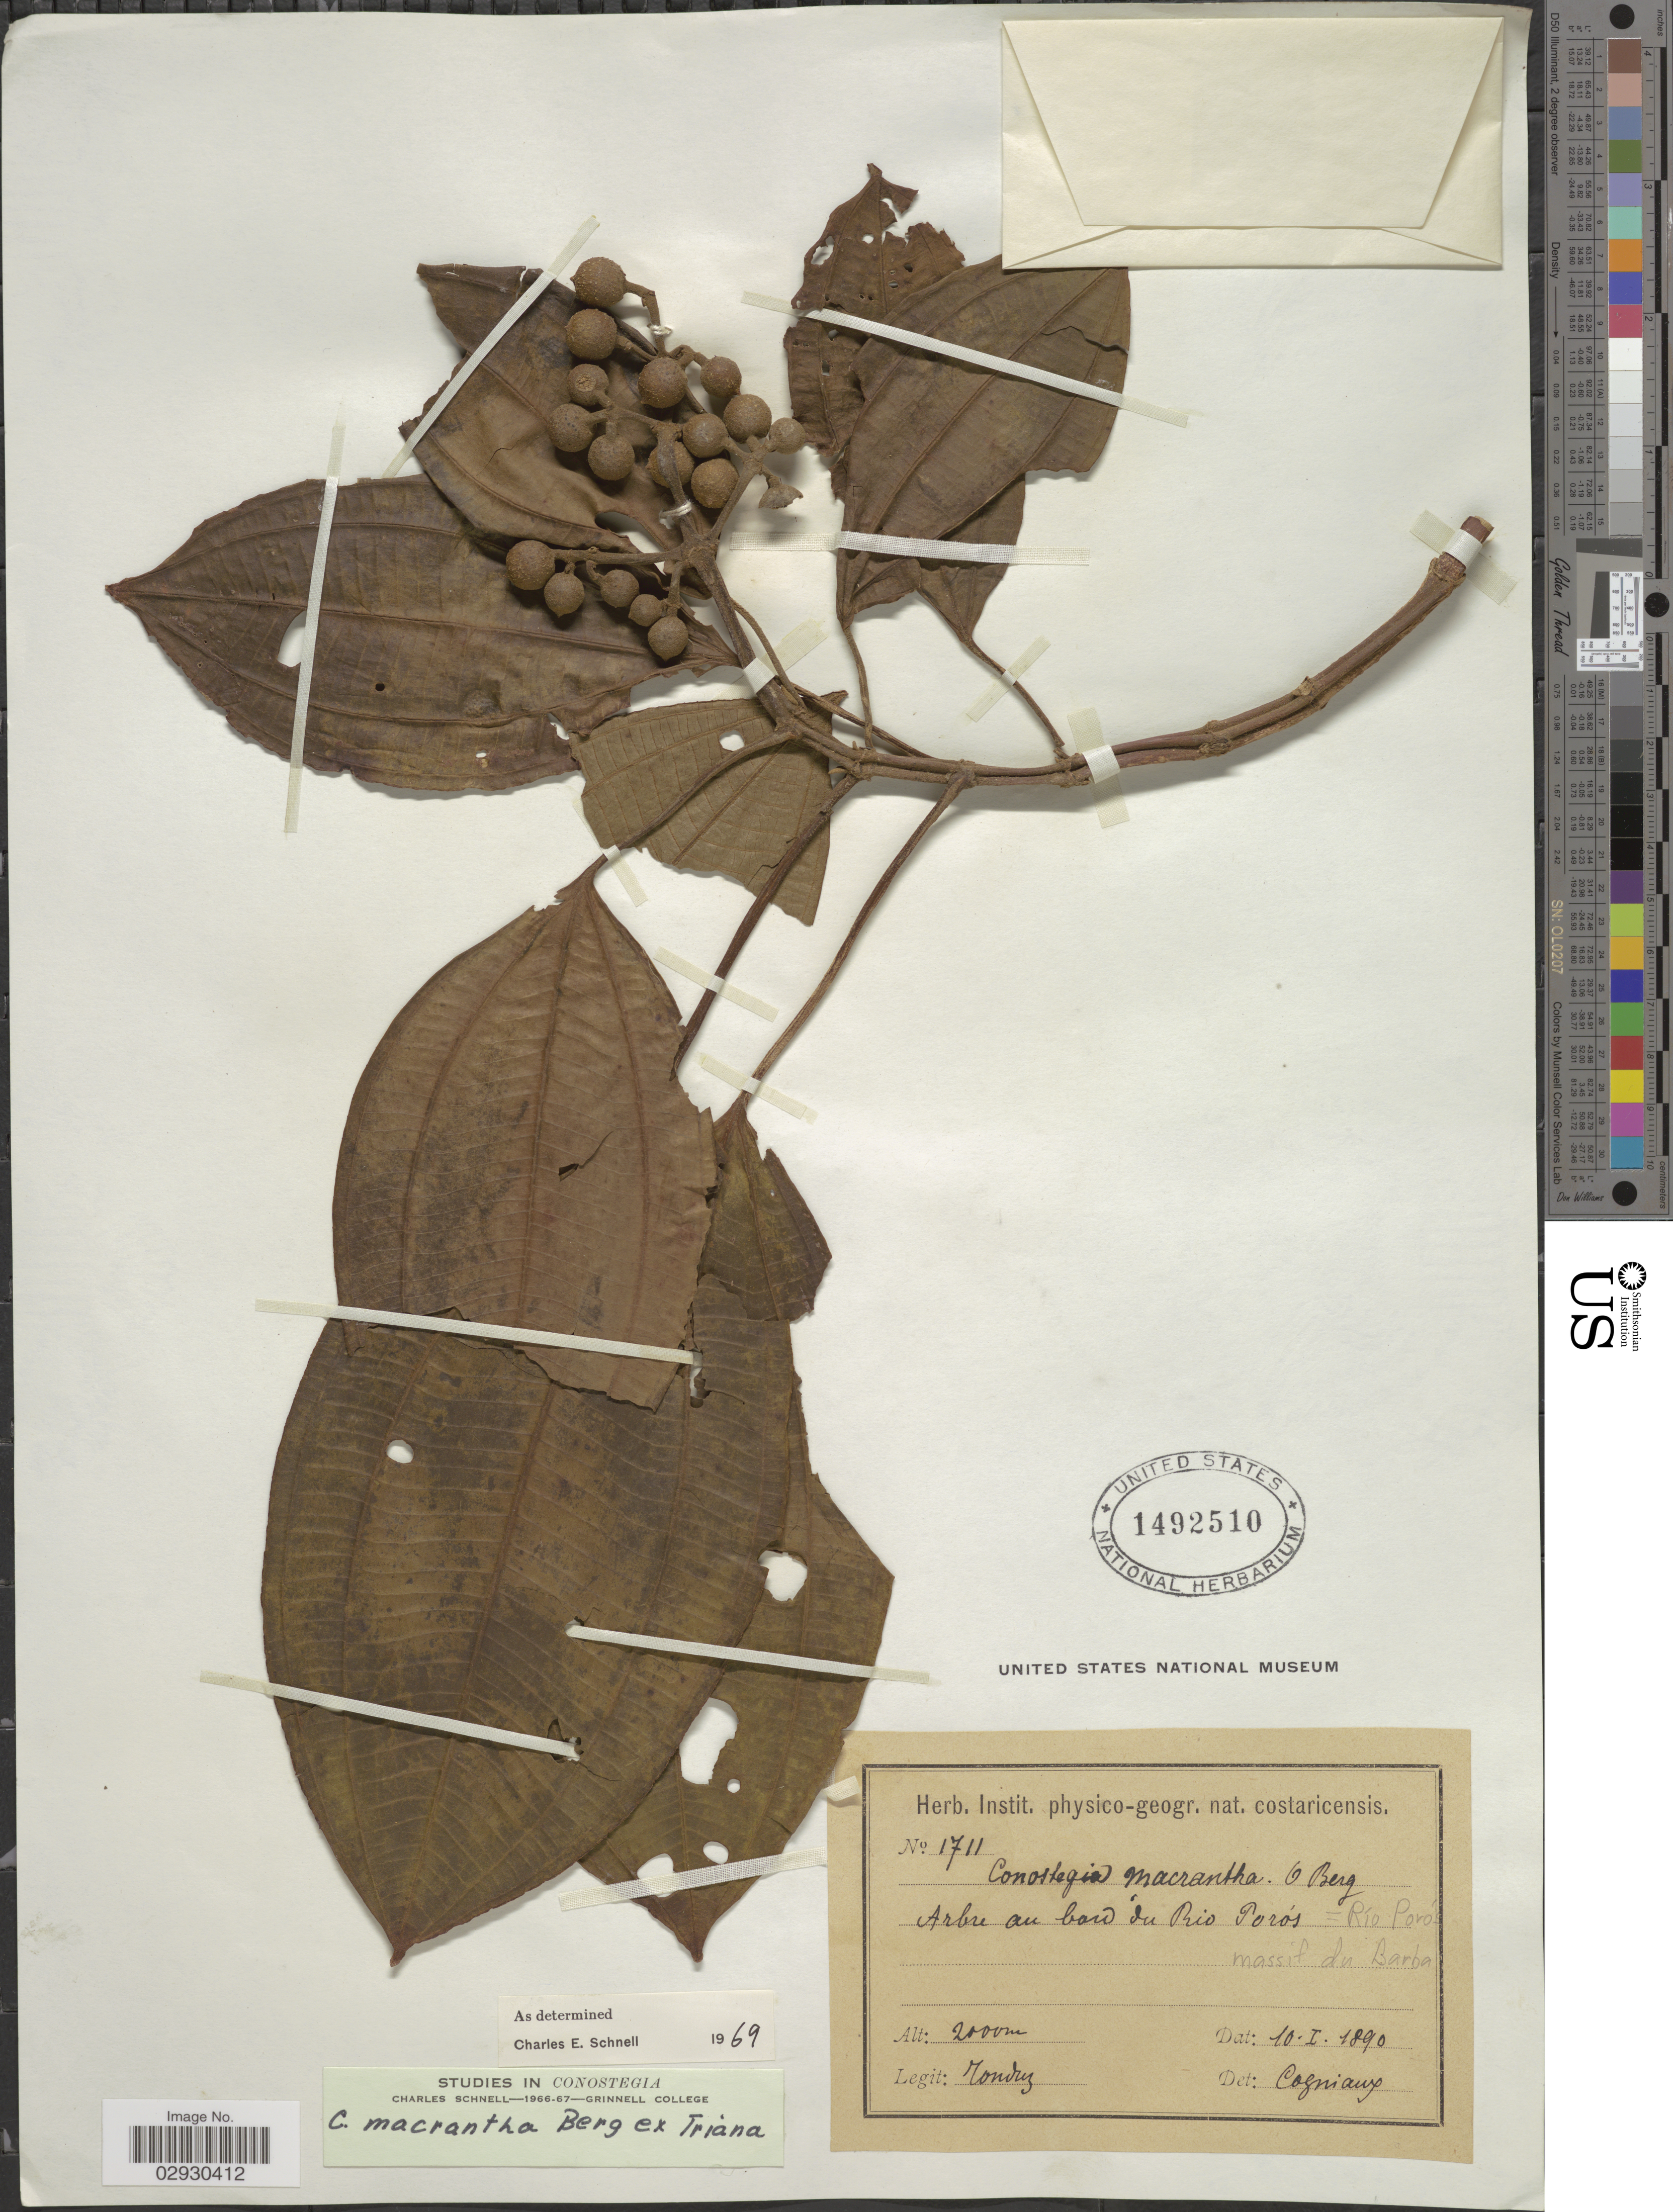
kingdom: Plantae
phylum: Tracheophyta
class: Magnoliopsida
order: Myrtales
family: Melastomataceae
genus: Conostegia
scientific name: Conostegia macrantha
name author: O. Berg ex Triana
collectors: Tonduz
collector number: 1711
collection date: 1890-01-10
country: Costa Rica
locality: Arbre au bord du Rio Torós = Río Porós, massif du Barba.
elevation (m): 2000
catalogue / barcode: US 1492510